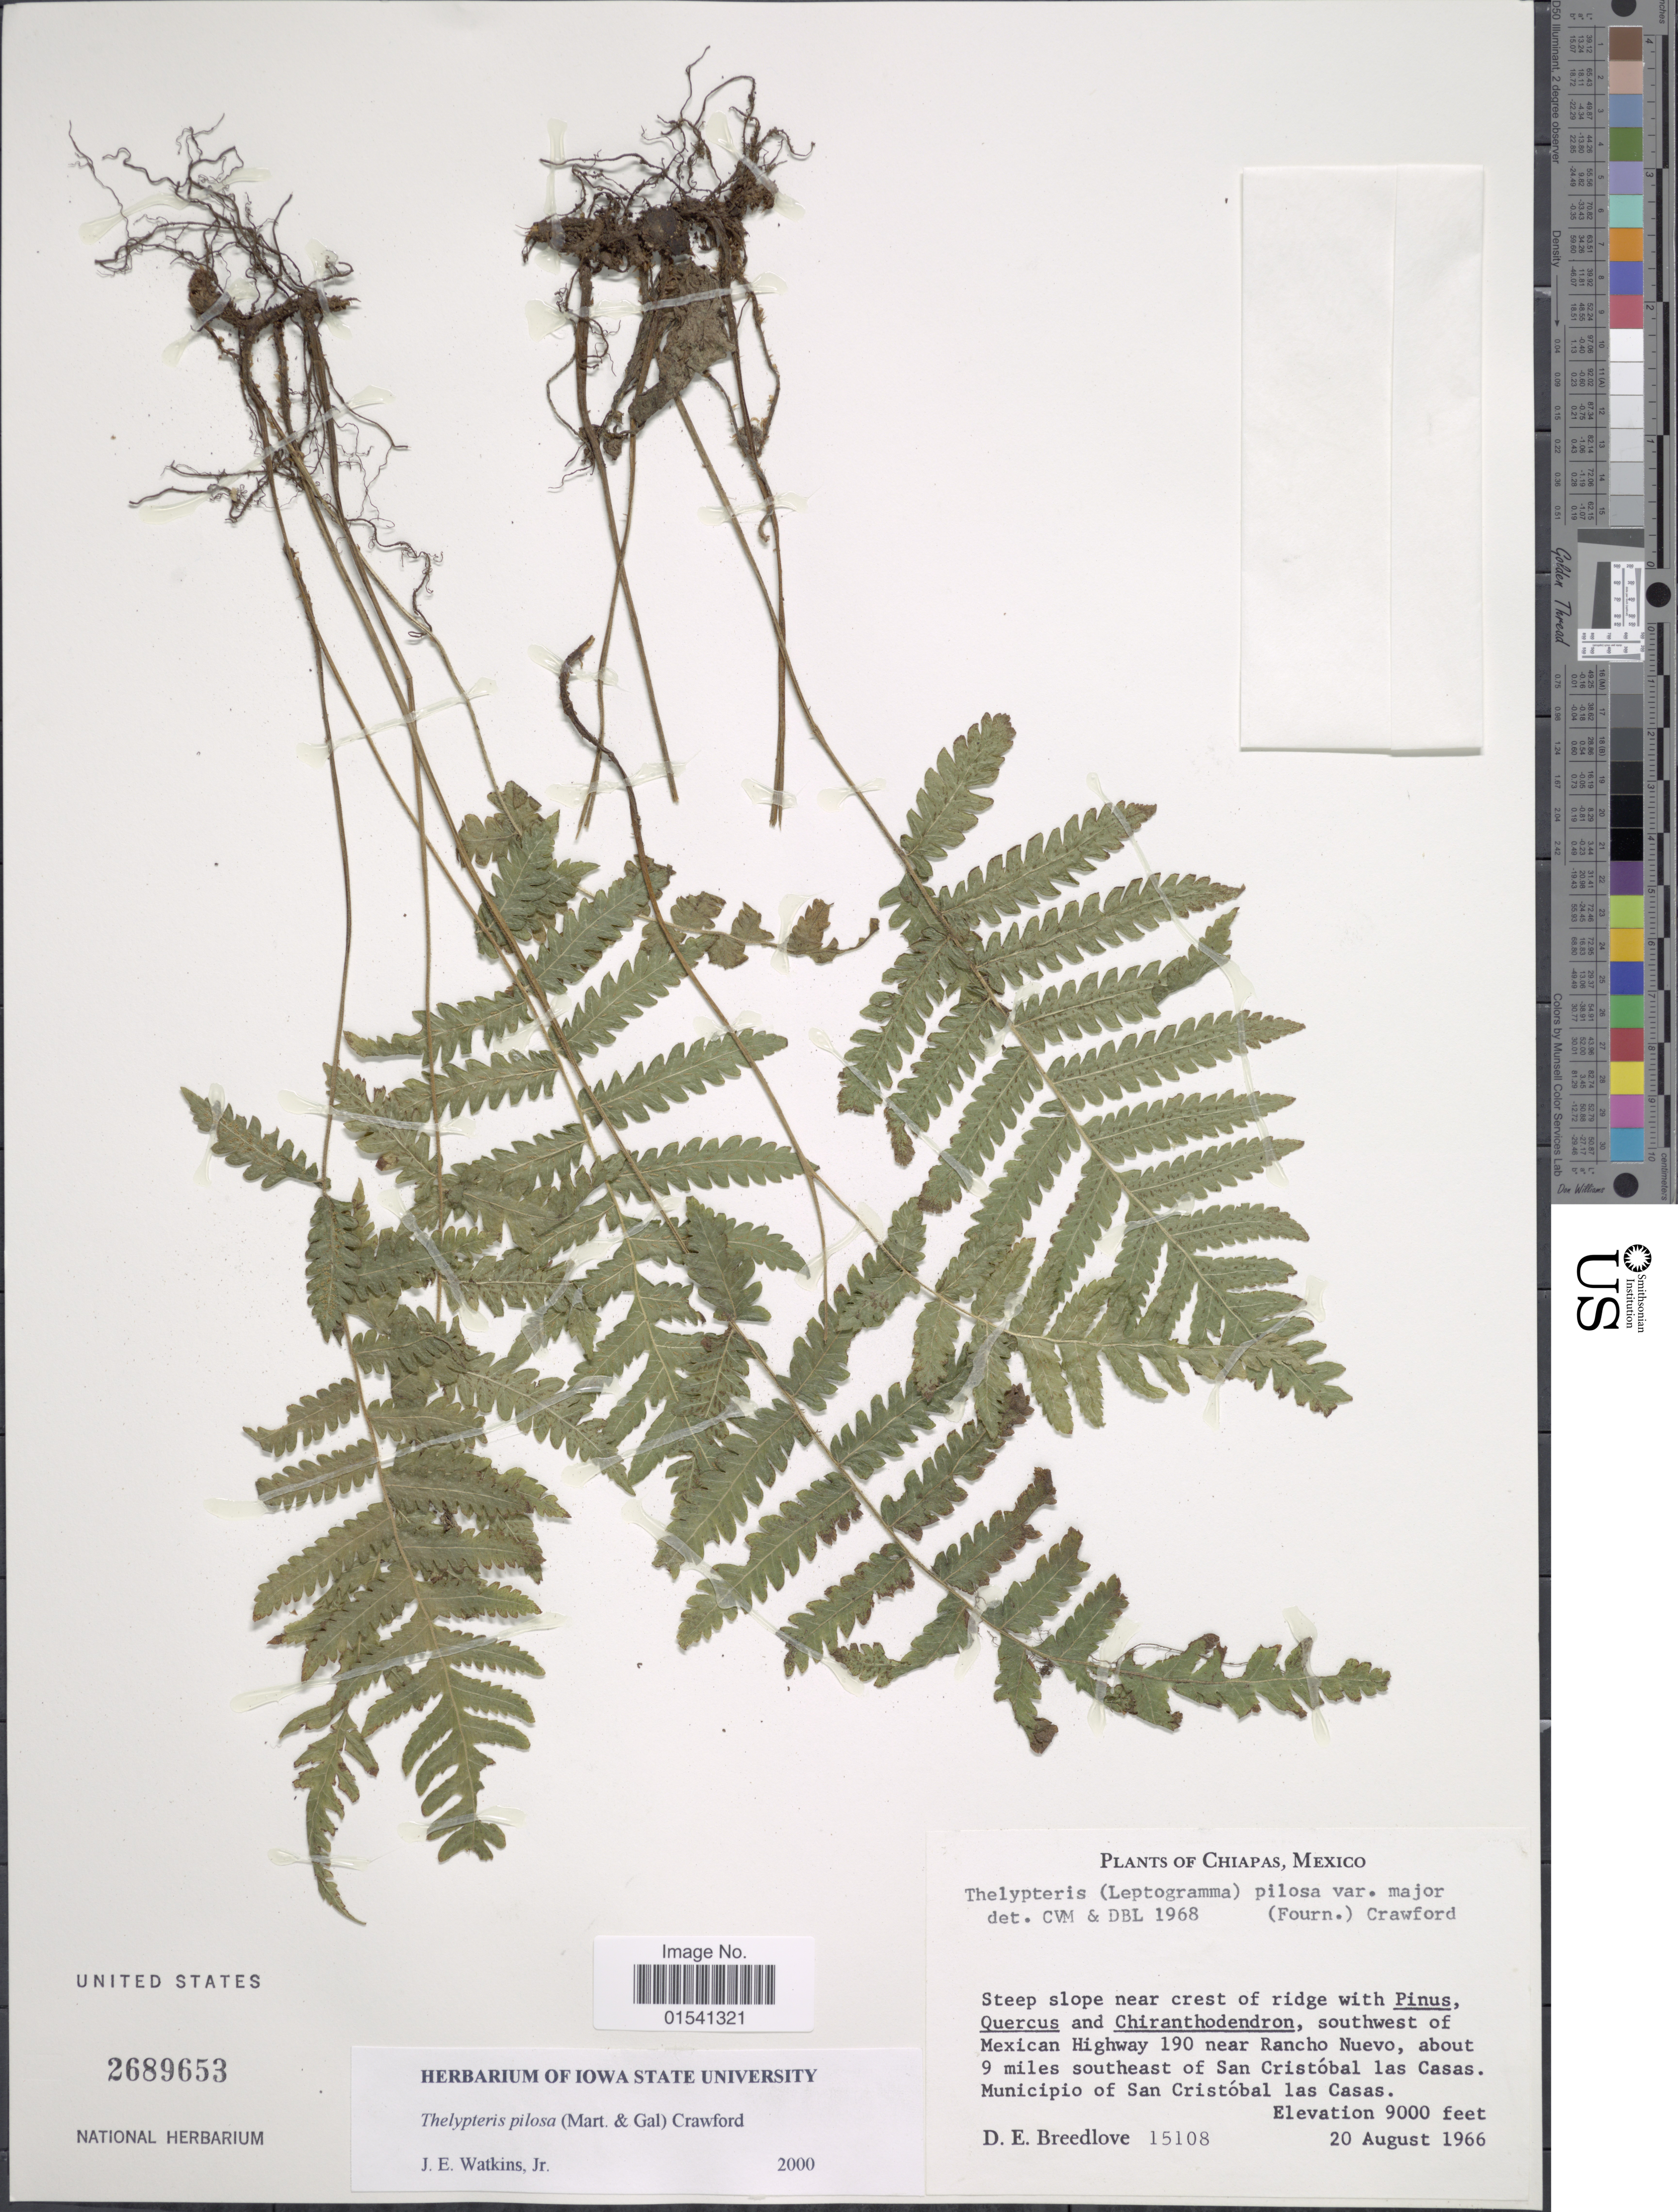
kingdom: Plantae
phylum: Tracheophyta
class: Polypodiopsida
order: Polypodiales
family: Thelypteridaceae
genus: Stegnogramma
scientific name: Stegnogramma pilosa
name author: (M. Martens & Galeotti) K. Iwats.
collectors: D. E. Breedlove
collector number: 15108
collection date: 1966-08-20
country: Mexico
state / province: Chiapas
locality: Steep slope near crest of ridge, southwest of Mexican Highway 190 near Rancho Nuevo, about 9 miles southeast of San Cristobal las Casas. Municpio of San Cristóbal las Casas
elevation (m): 2743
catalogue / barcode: US 2689653